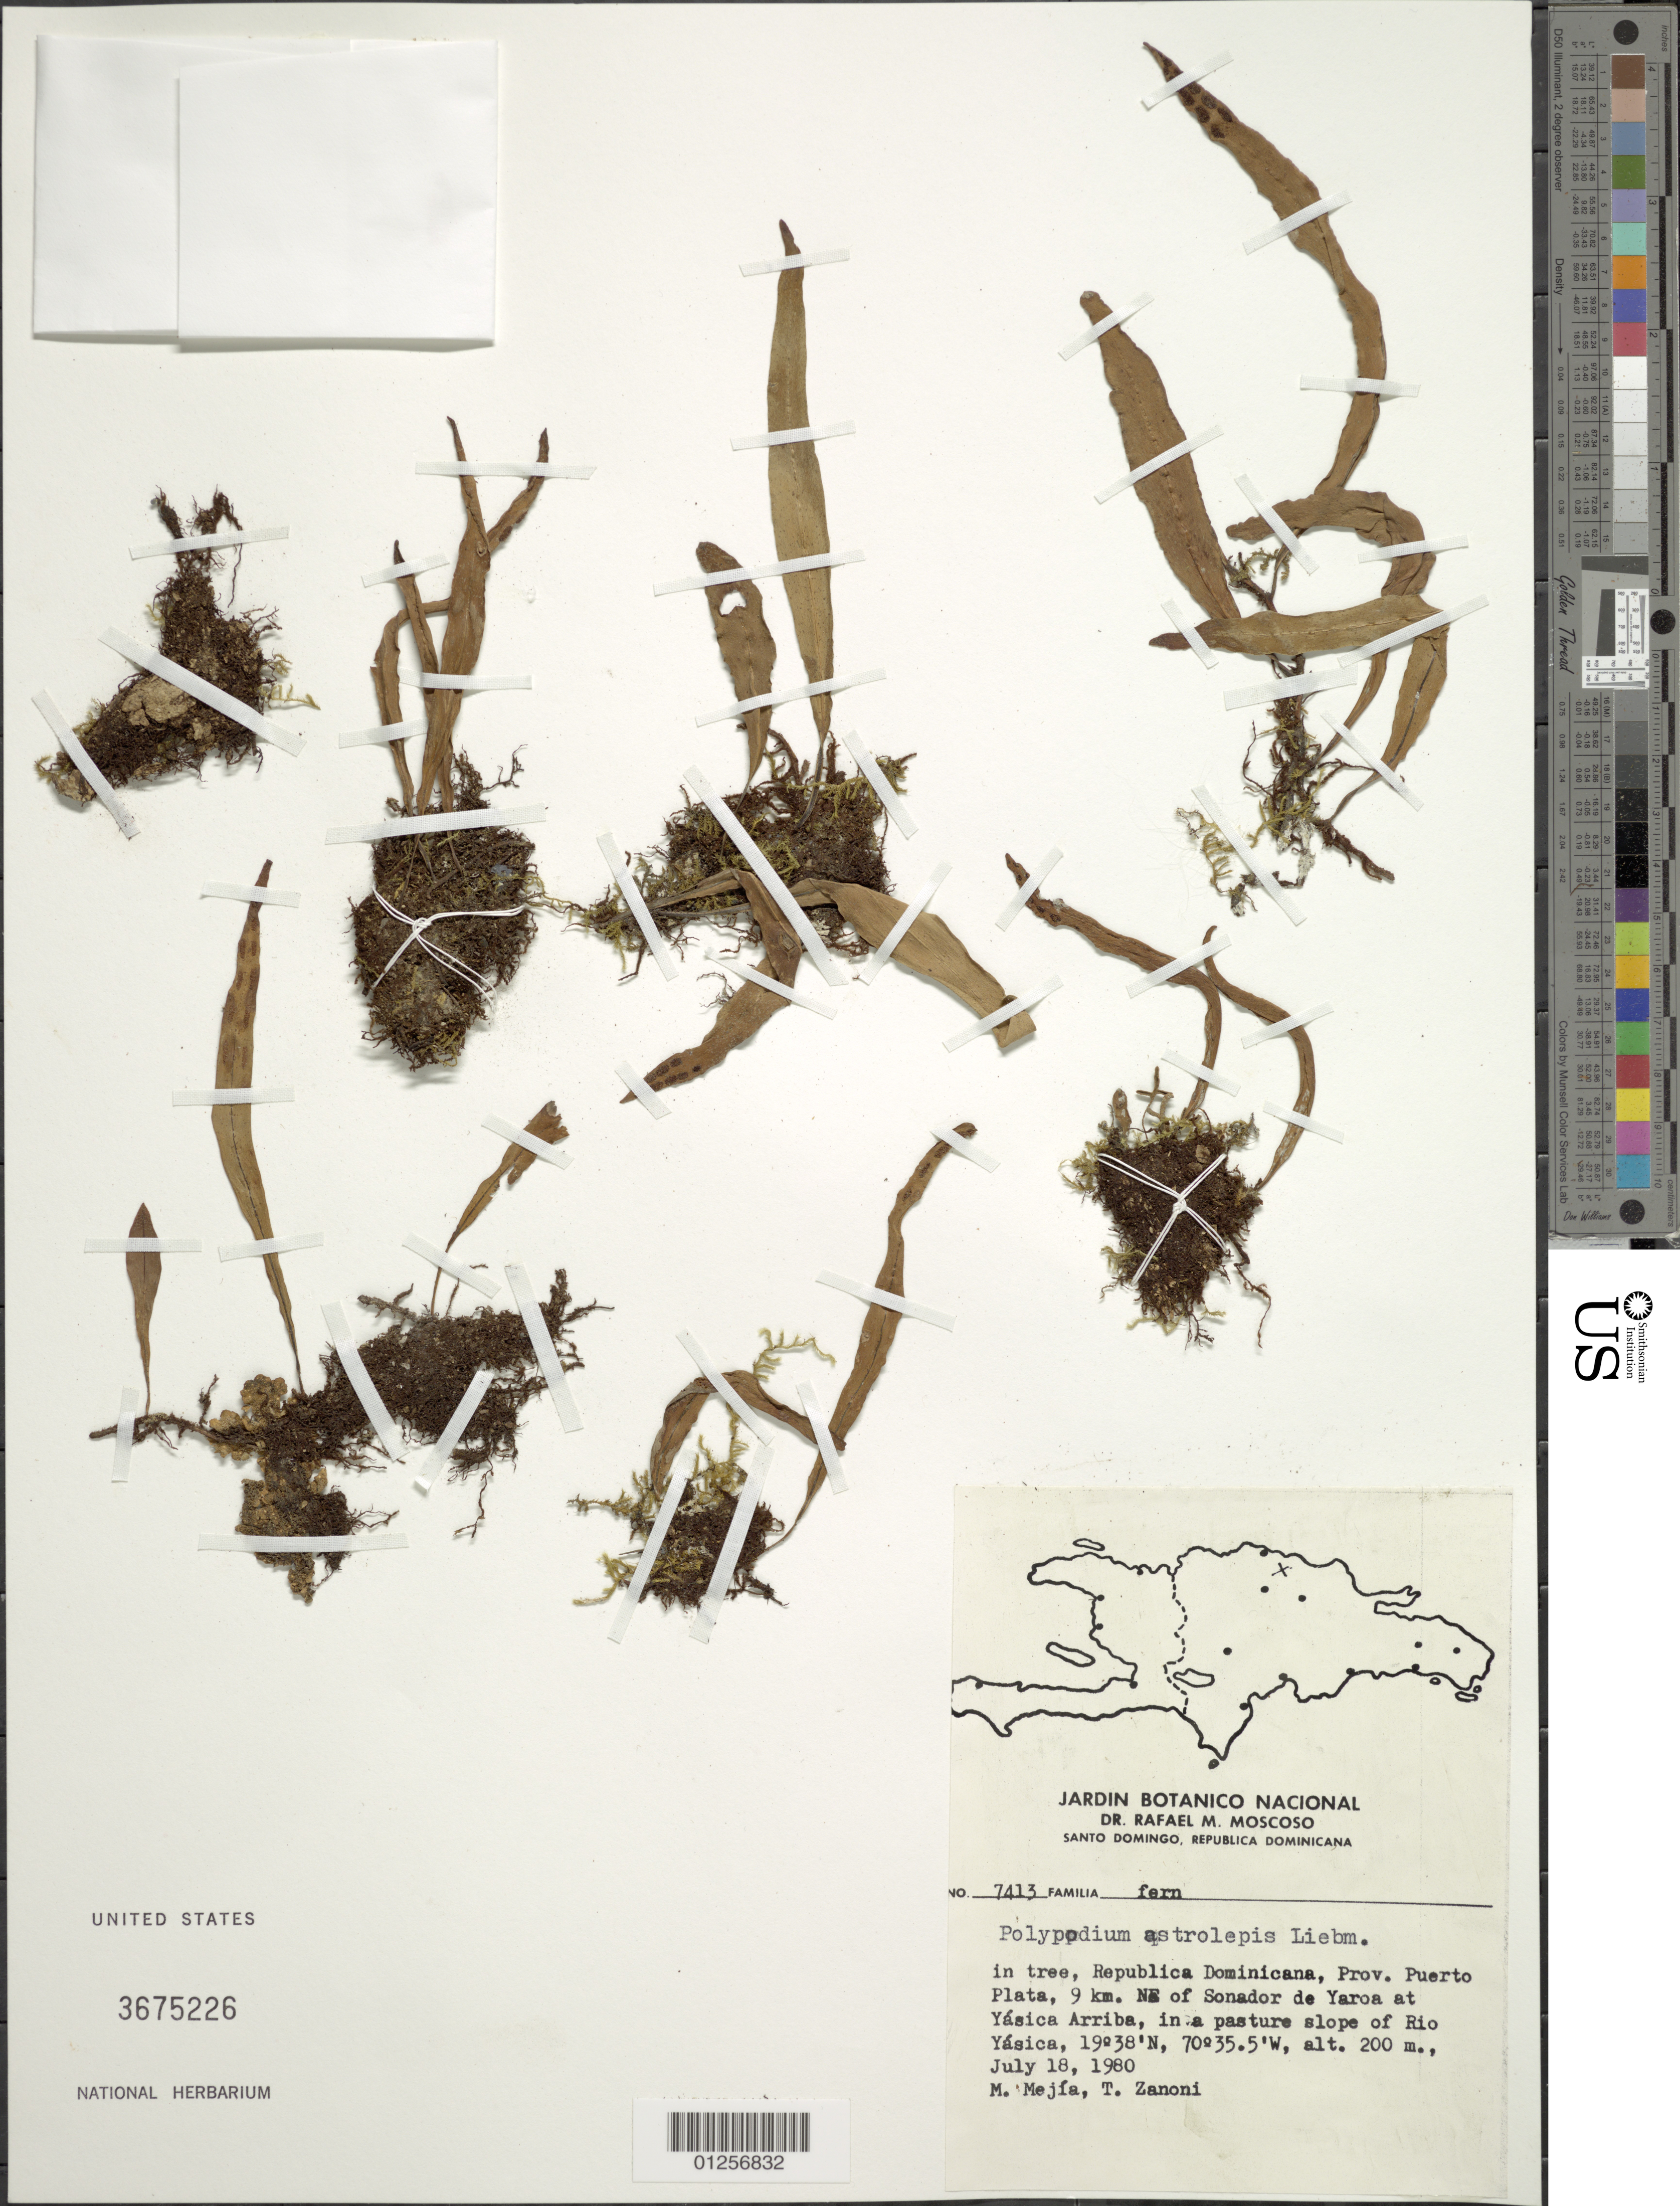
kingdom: Plantae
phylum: Tracheophyta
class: Polypodiopsida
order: Polypodiales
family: Polypodiaceae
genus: Pleopeltis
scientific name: Pleopeltis astrolepis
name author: (Liebm.) E. Fourn.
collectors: M. Mejia & T. A. Zanoni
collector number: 7413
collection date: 1980-07-18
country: Dominican Republic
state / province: Puerto Plata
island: Hispaniola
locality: Sonador de Yaroa, 9 km NE; at Yásica Arriba, in a pasture slope of Rio Yásica.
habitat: In tree.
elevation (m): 200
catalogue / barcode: US 3675226